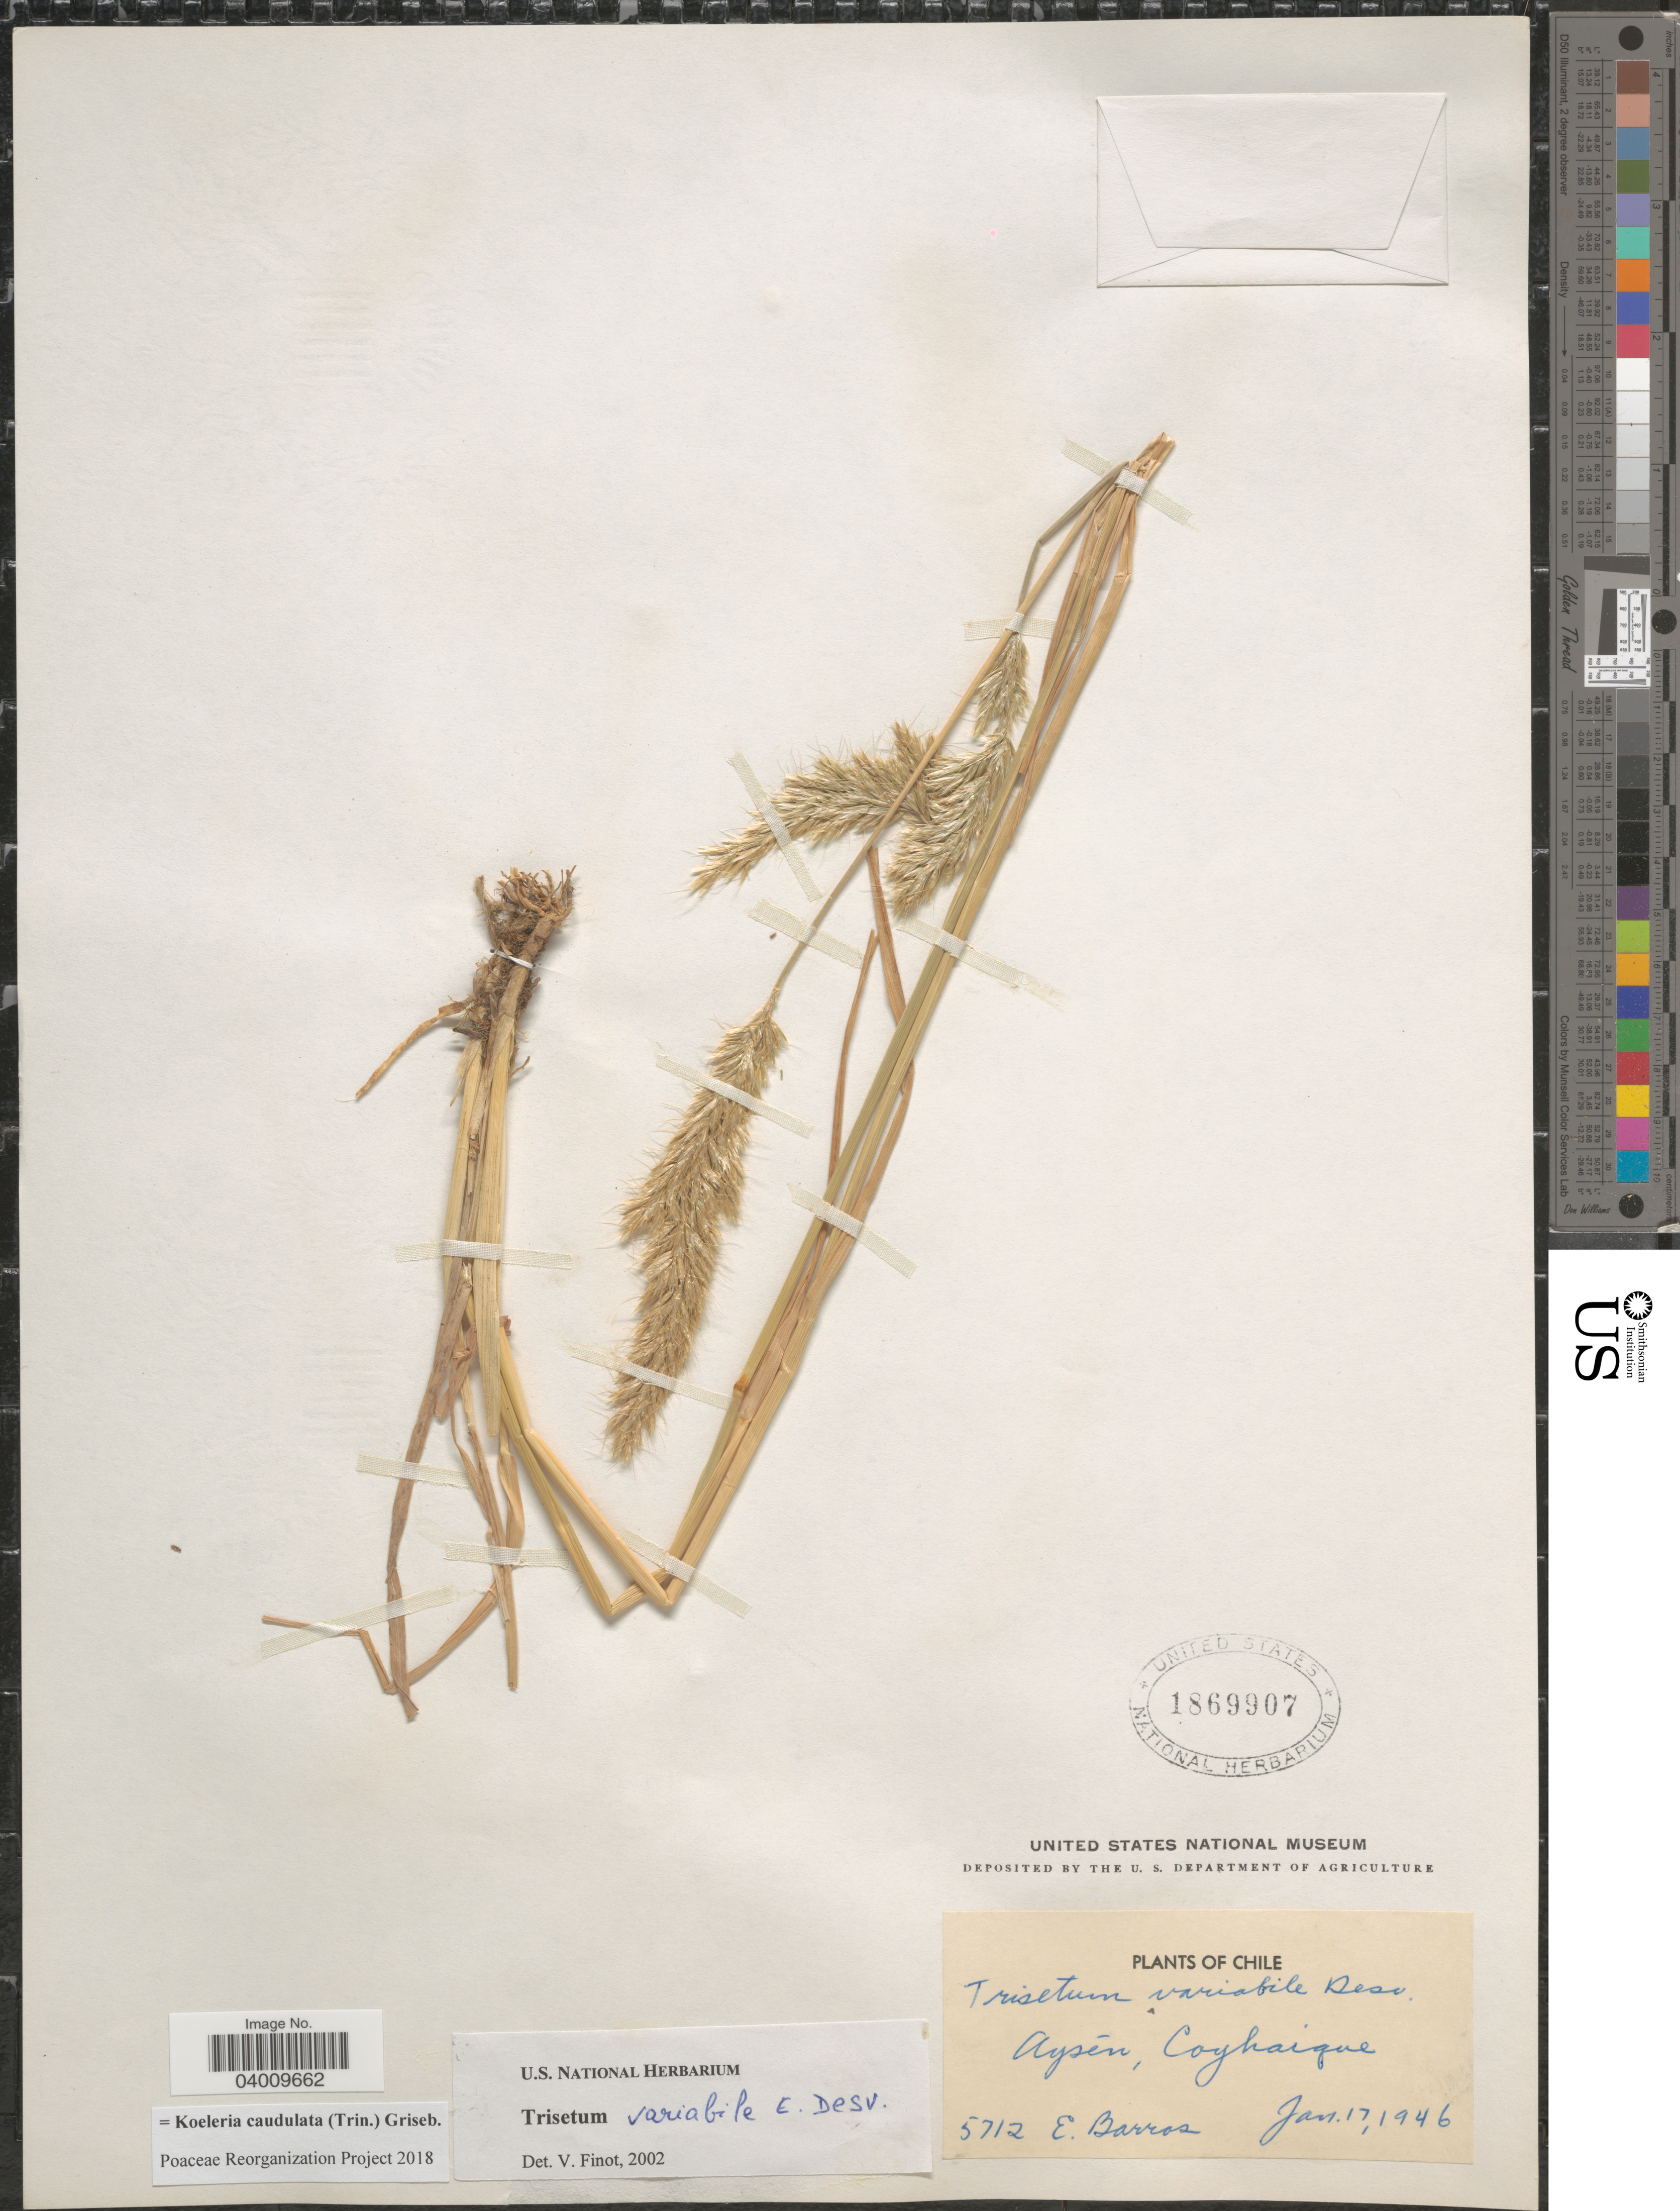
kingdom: Plantae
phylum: Tracheophyta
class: Liliopsida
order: Poales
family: Poaceae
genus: Koeleria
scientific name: Koeleria caudulata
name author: (Trin.) Griseb.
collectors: E. Barros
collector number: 5712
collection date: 1946-01-17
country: Chile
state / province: Aisén (XI)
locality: Aysén, Coyhaique.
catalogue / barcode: US 1869907